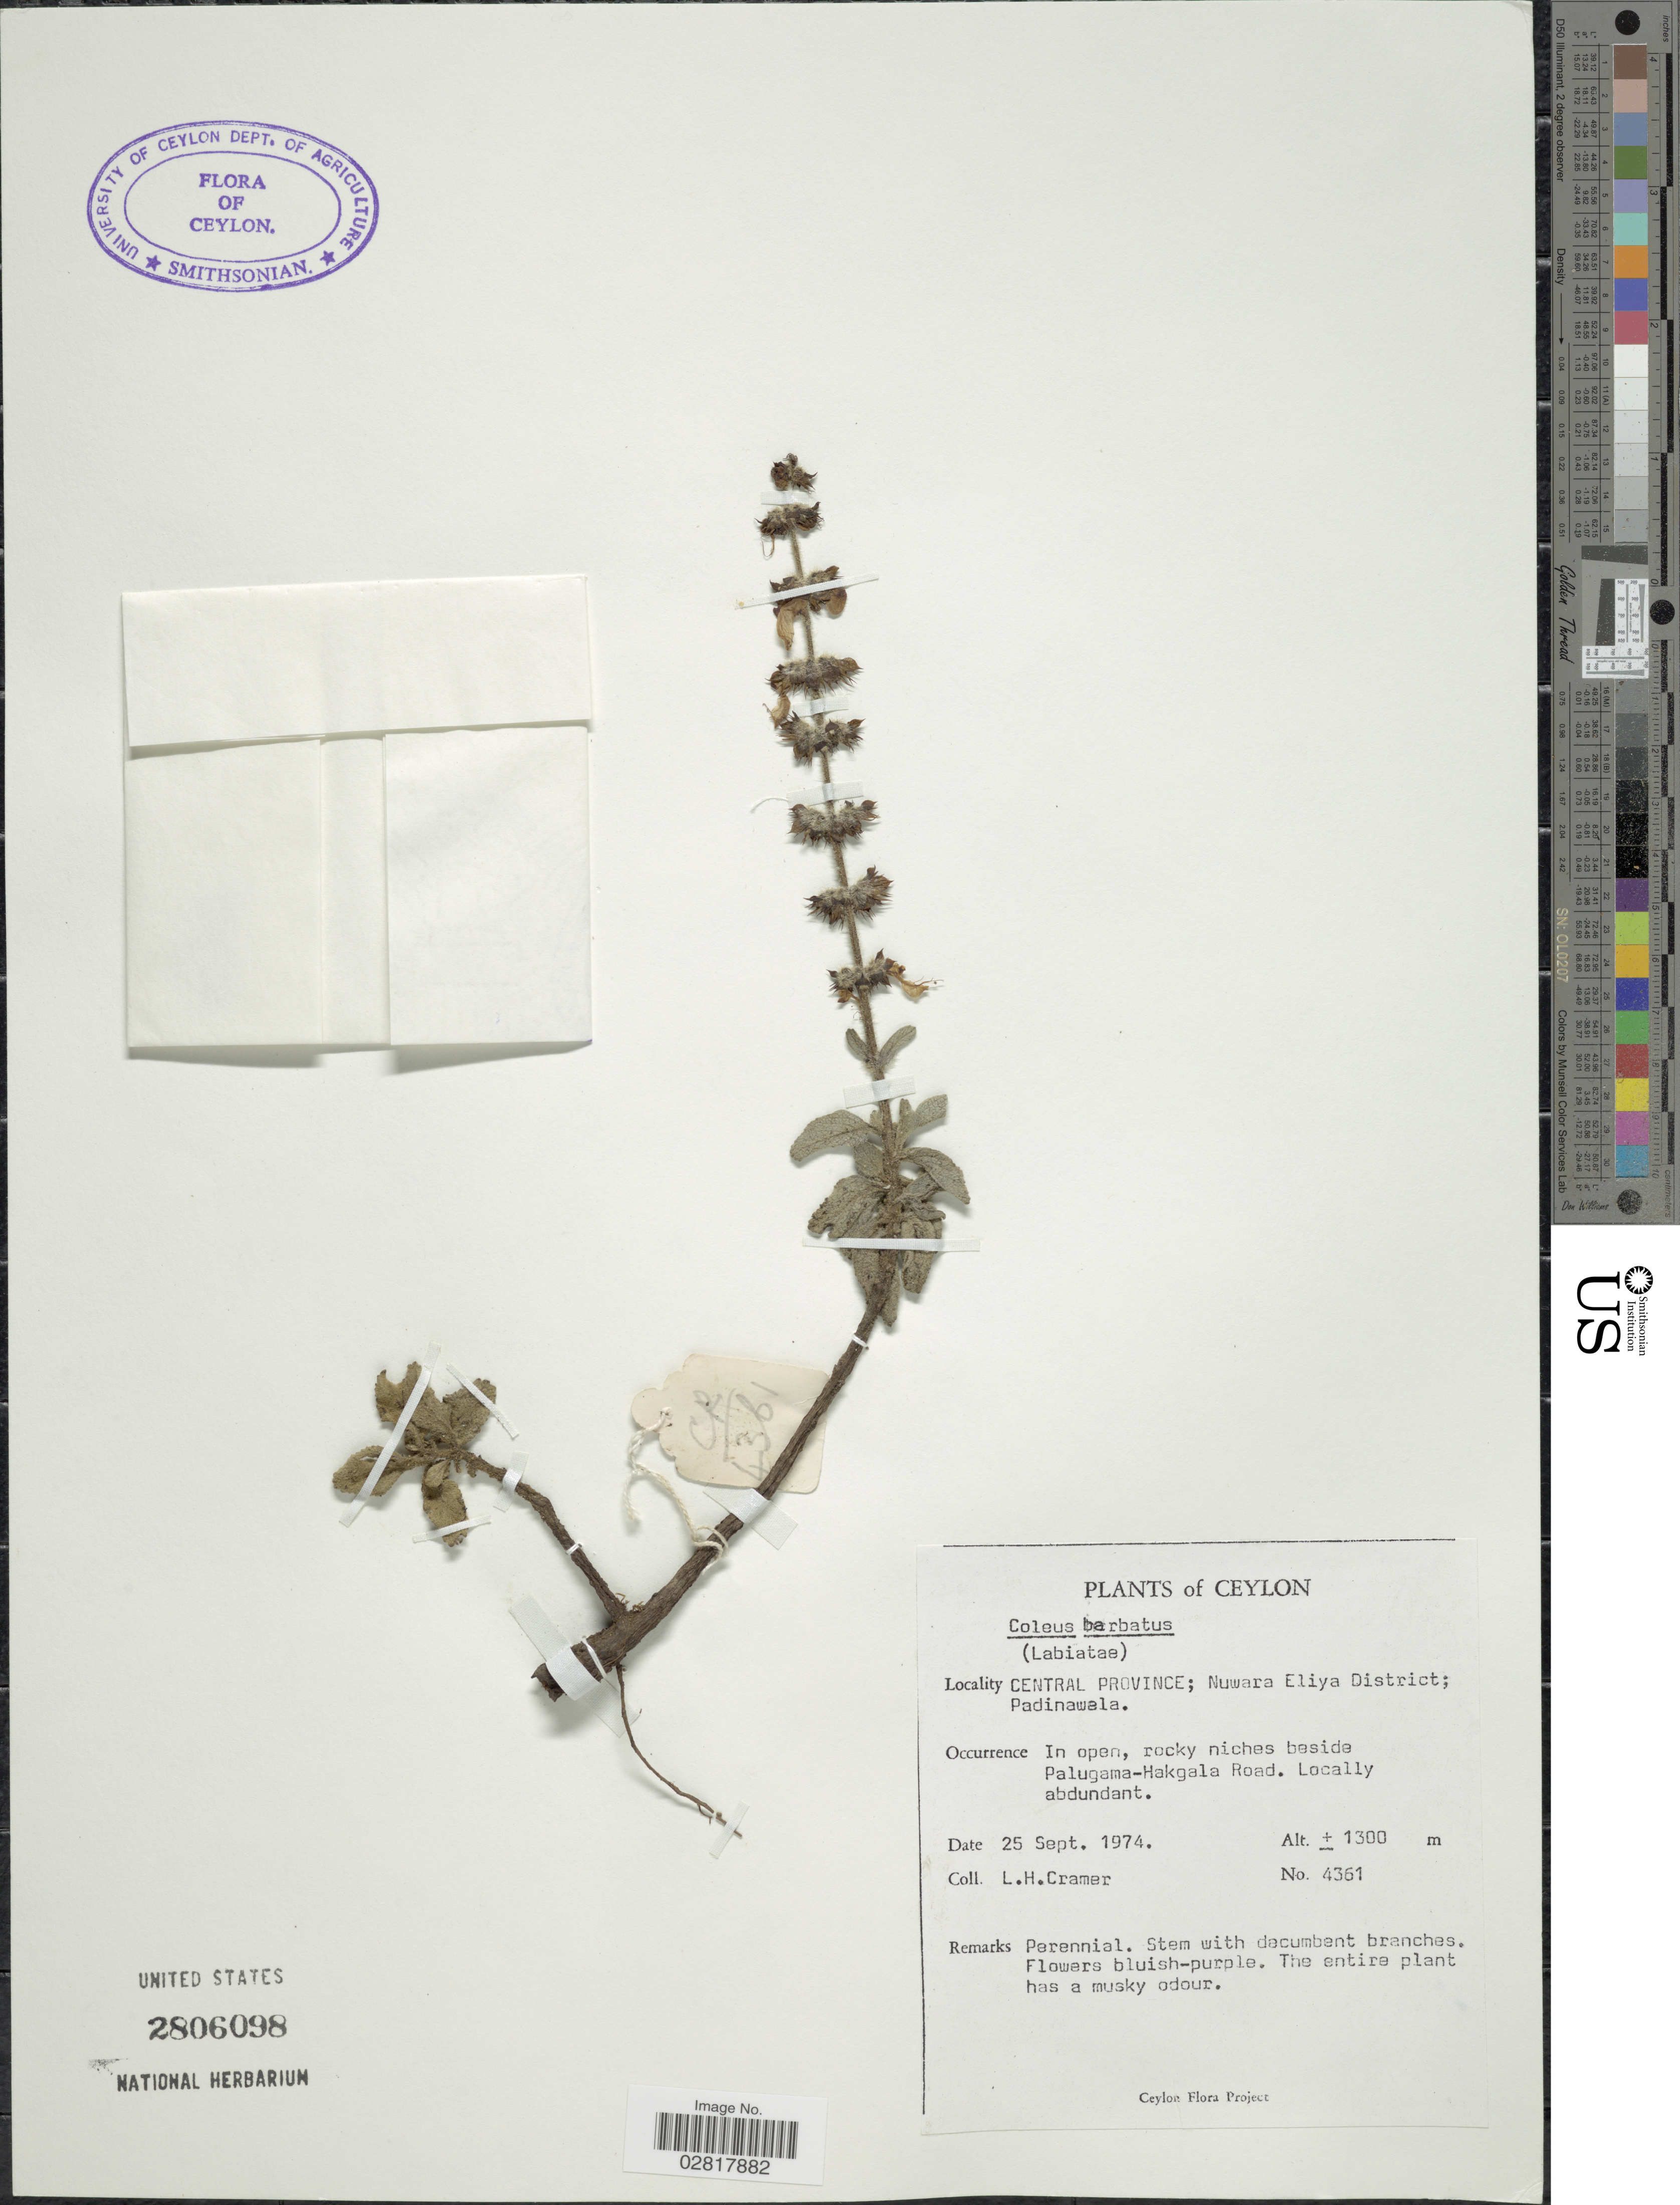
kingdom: Plantae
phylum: Tracheophyta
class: Magnoliopsida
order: Lamiales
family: Lamiaceae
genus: Plectranthus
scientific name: Plectranthus barbatus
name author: Andrews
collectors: L. H. Cramer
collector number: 4361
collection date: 1974-09-25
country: Sri Lanka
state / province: Central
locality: Ceylon. Nuwara Eliya District; Padinawala. rocky niches beside Palugama- Hakgala Road.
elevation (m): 1300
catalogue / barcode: US 2806098